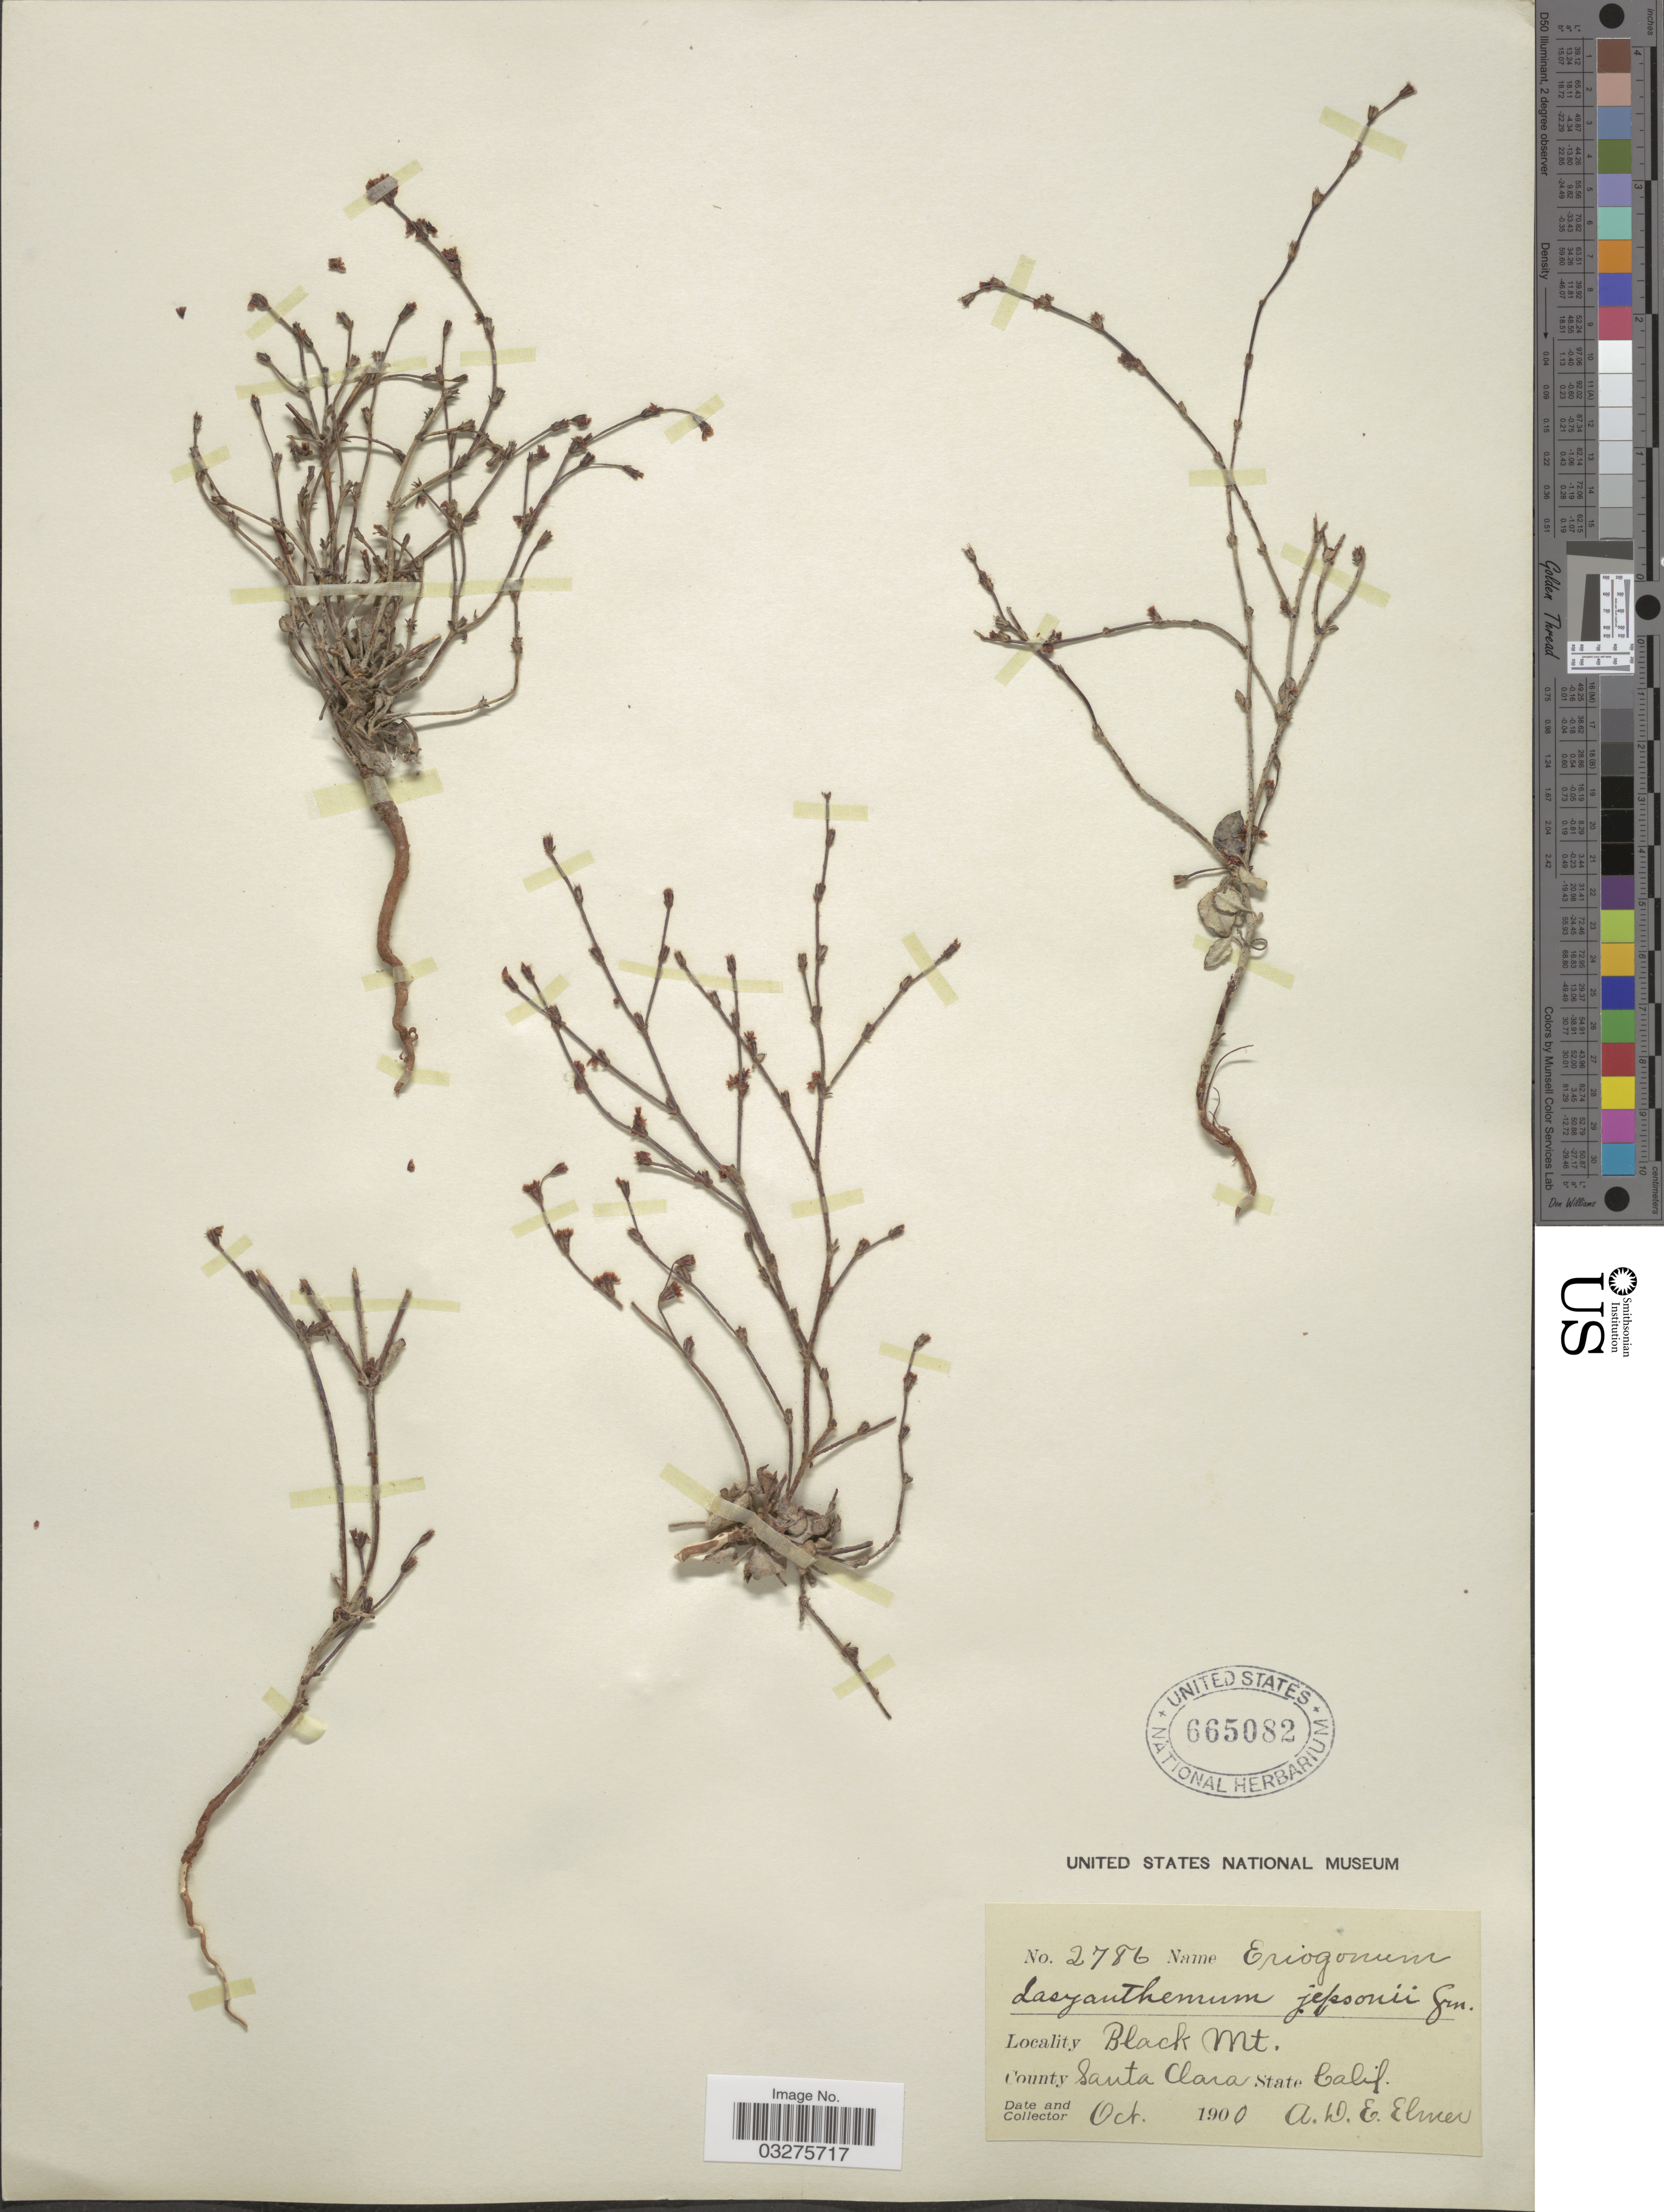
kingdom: Plantae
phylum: Tracheophyta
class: Magnoliopsida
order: Caryophyllales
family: Polygonaceae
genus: Eriogonum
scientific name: Eriogonum davidsonii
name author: Greene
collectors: A. D. E. Elmer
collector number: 2786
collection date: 1900-10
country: United States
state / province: California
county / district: Santa Clara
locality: Black Mt. County Santa Clara.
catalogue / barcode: US 665082